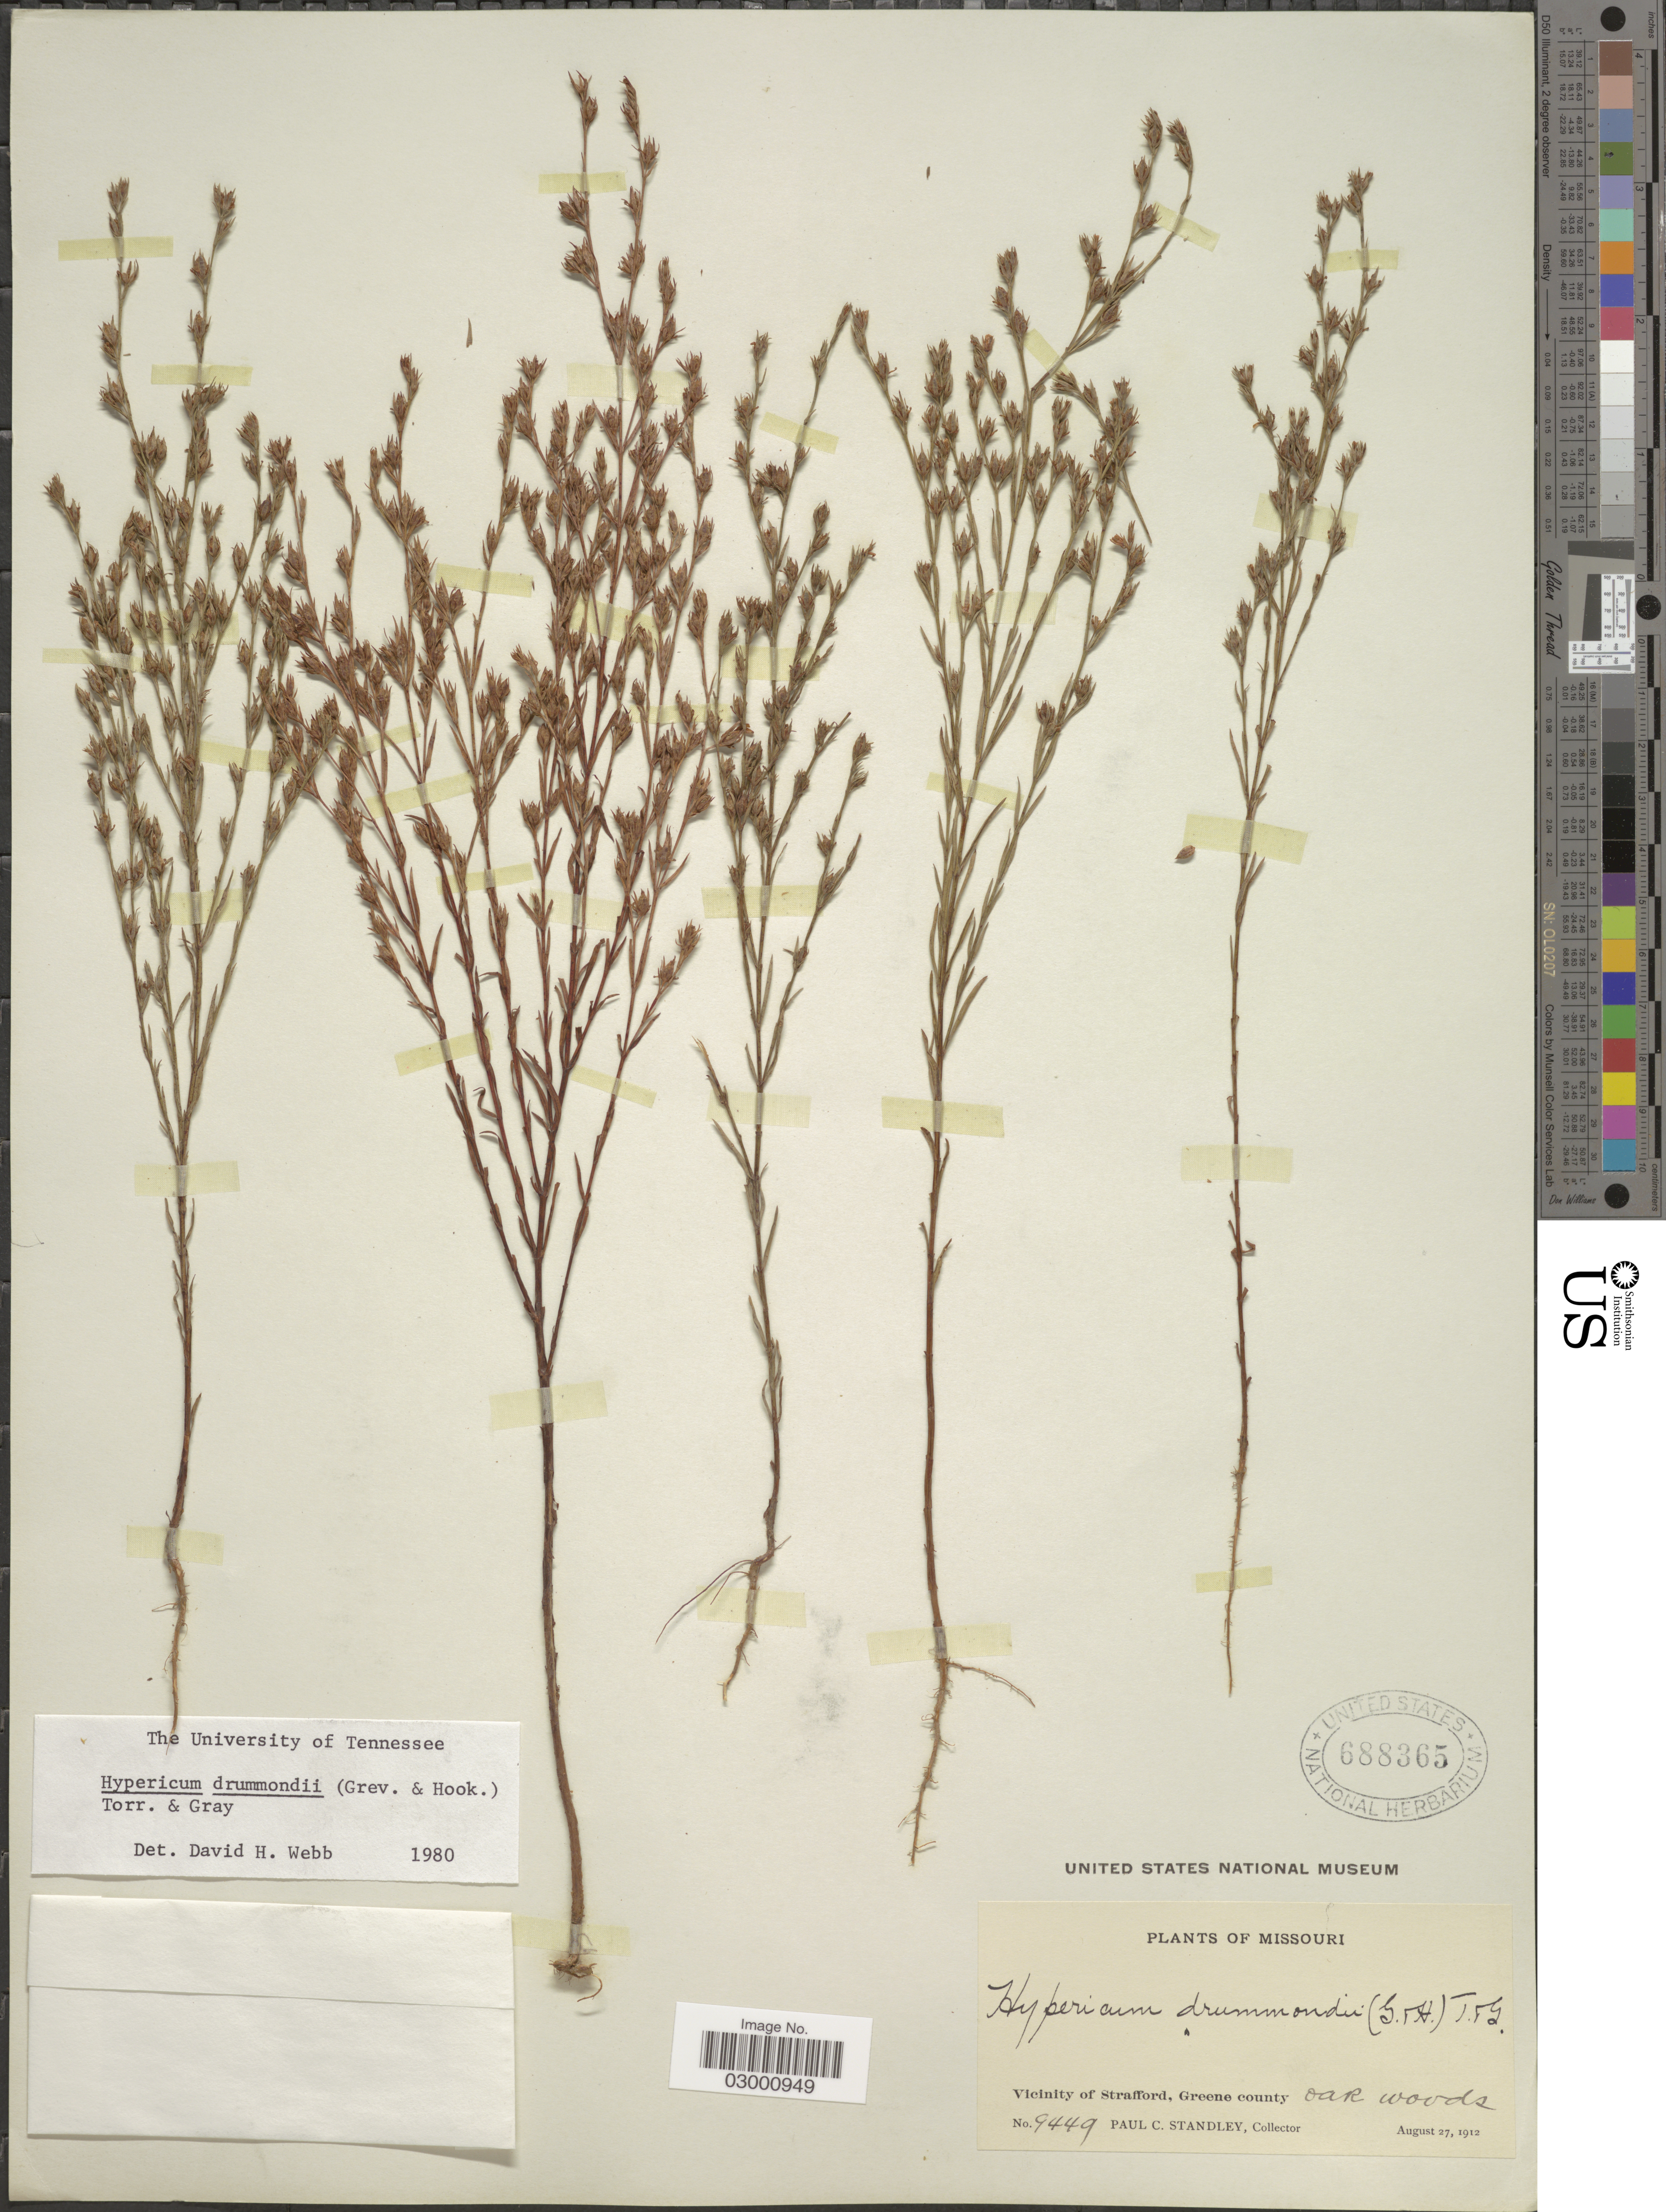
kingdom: Plantae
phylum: Tracheophyta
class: Magnoliopsida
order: Malpighiales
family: Hypericaceae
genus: Hypericum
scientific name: Hypericum drummondii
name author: (Grev. & Hook.) Torr. & A. Gray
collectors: P. C. Standley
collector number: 9449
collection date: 1912-08-27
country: United States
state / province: Missouri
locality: Vicinity of Strafford, Greene county.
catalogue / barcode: US 688365